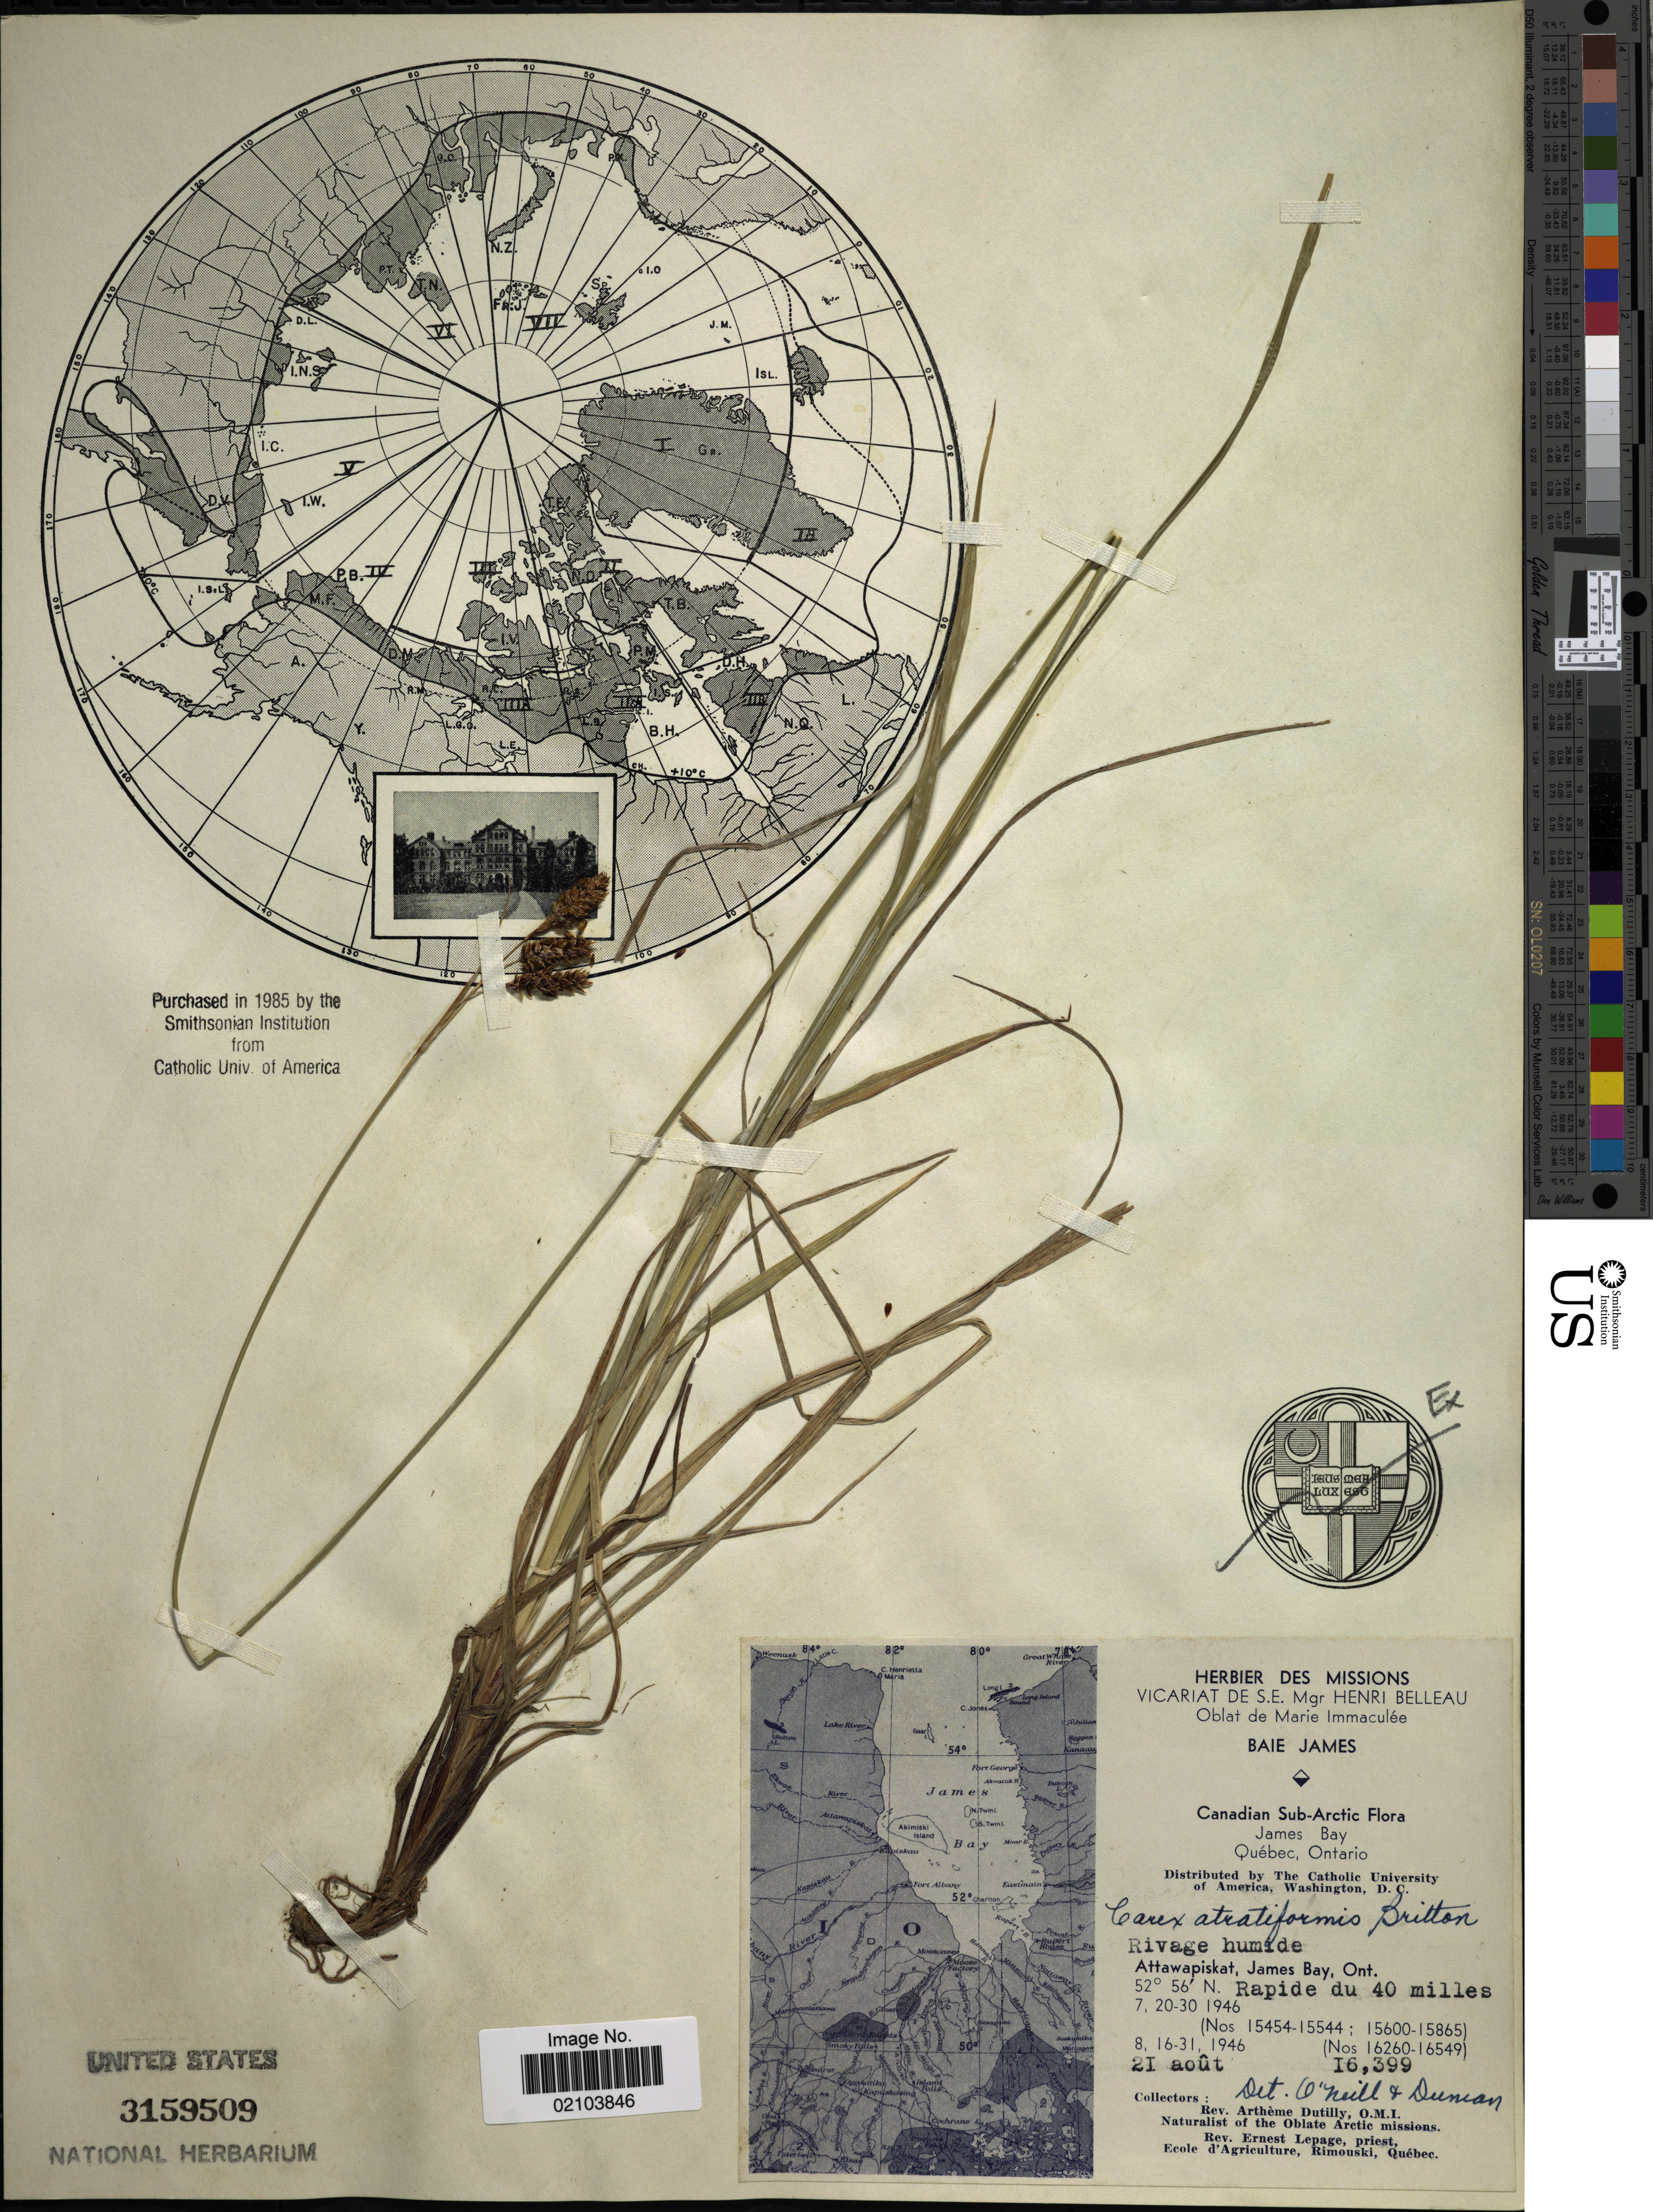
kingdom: Plantae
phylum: Tracheophyta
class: Liliopsida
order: Poales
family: Cyperaceae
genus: Carex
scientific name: Carex atratiformis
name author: Britton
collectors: A. Dutilly & E. Lepage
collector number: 16399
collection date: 1946-08-21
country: Canada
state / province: Ontario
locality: Canadian Sub-Arctic. James Bay, Attawapiskat. Rapide du 40 miles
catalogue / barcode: US 3159509